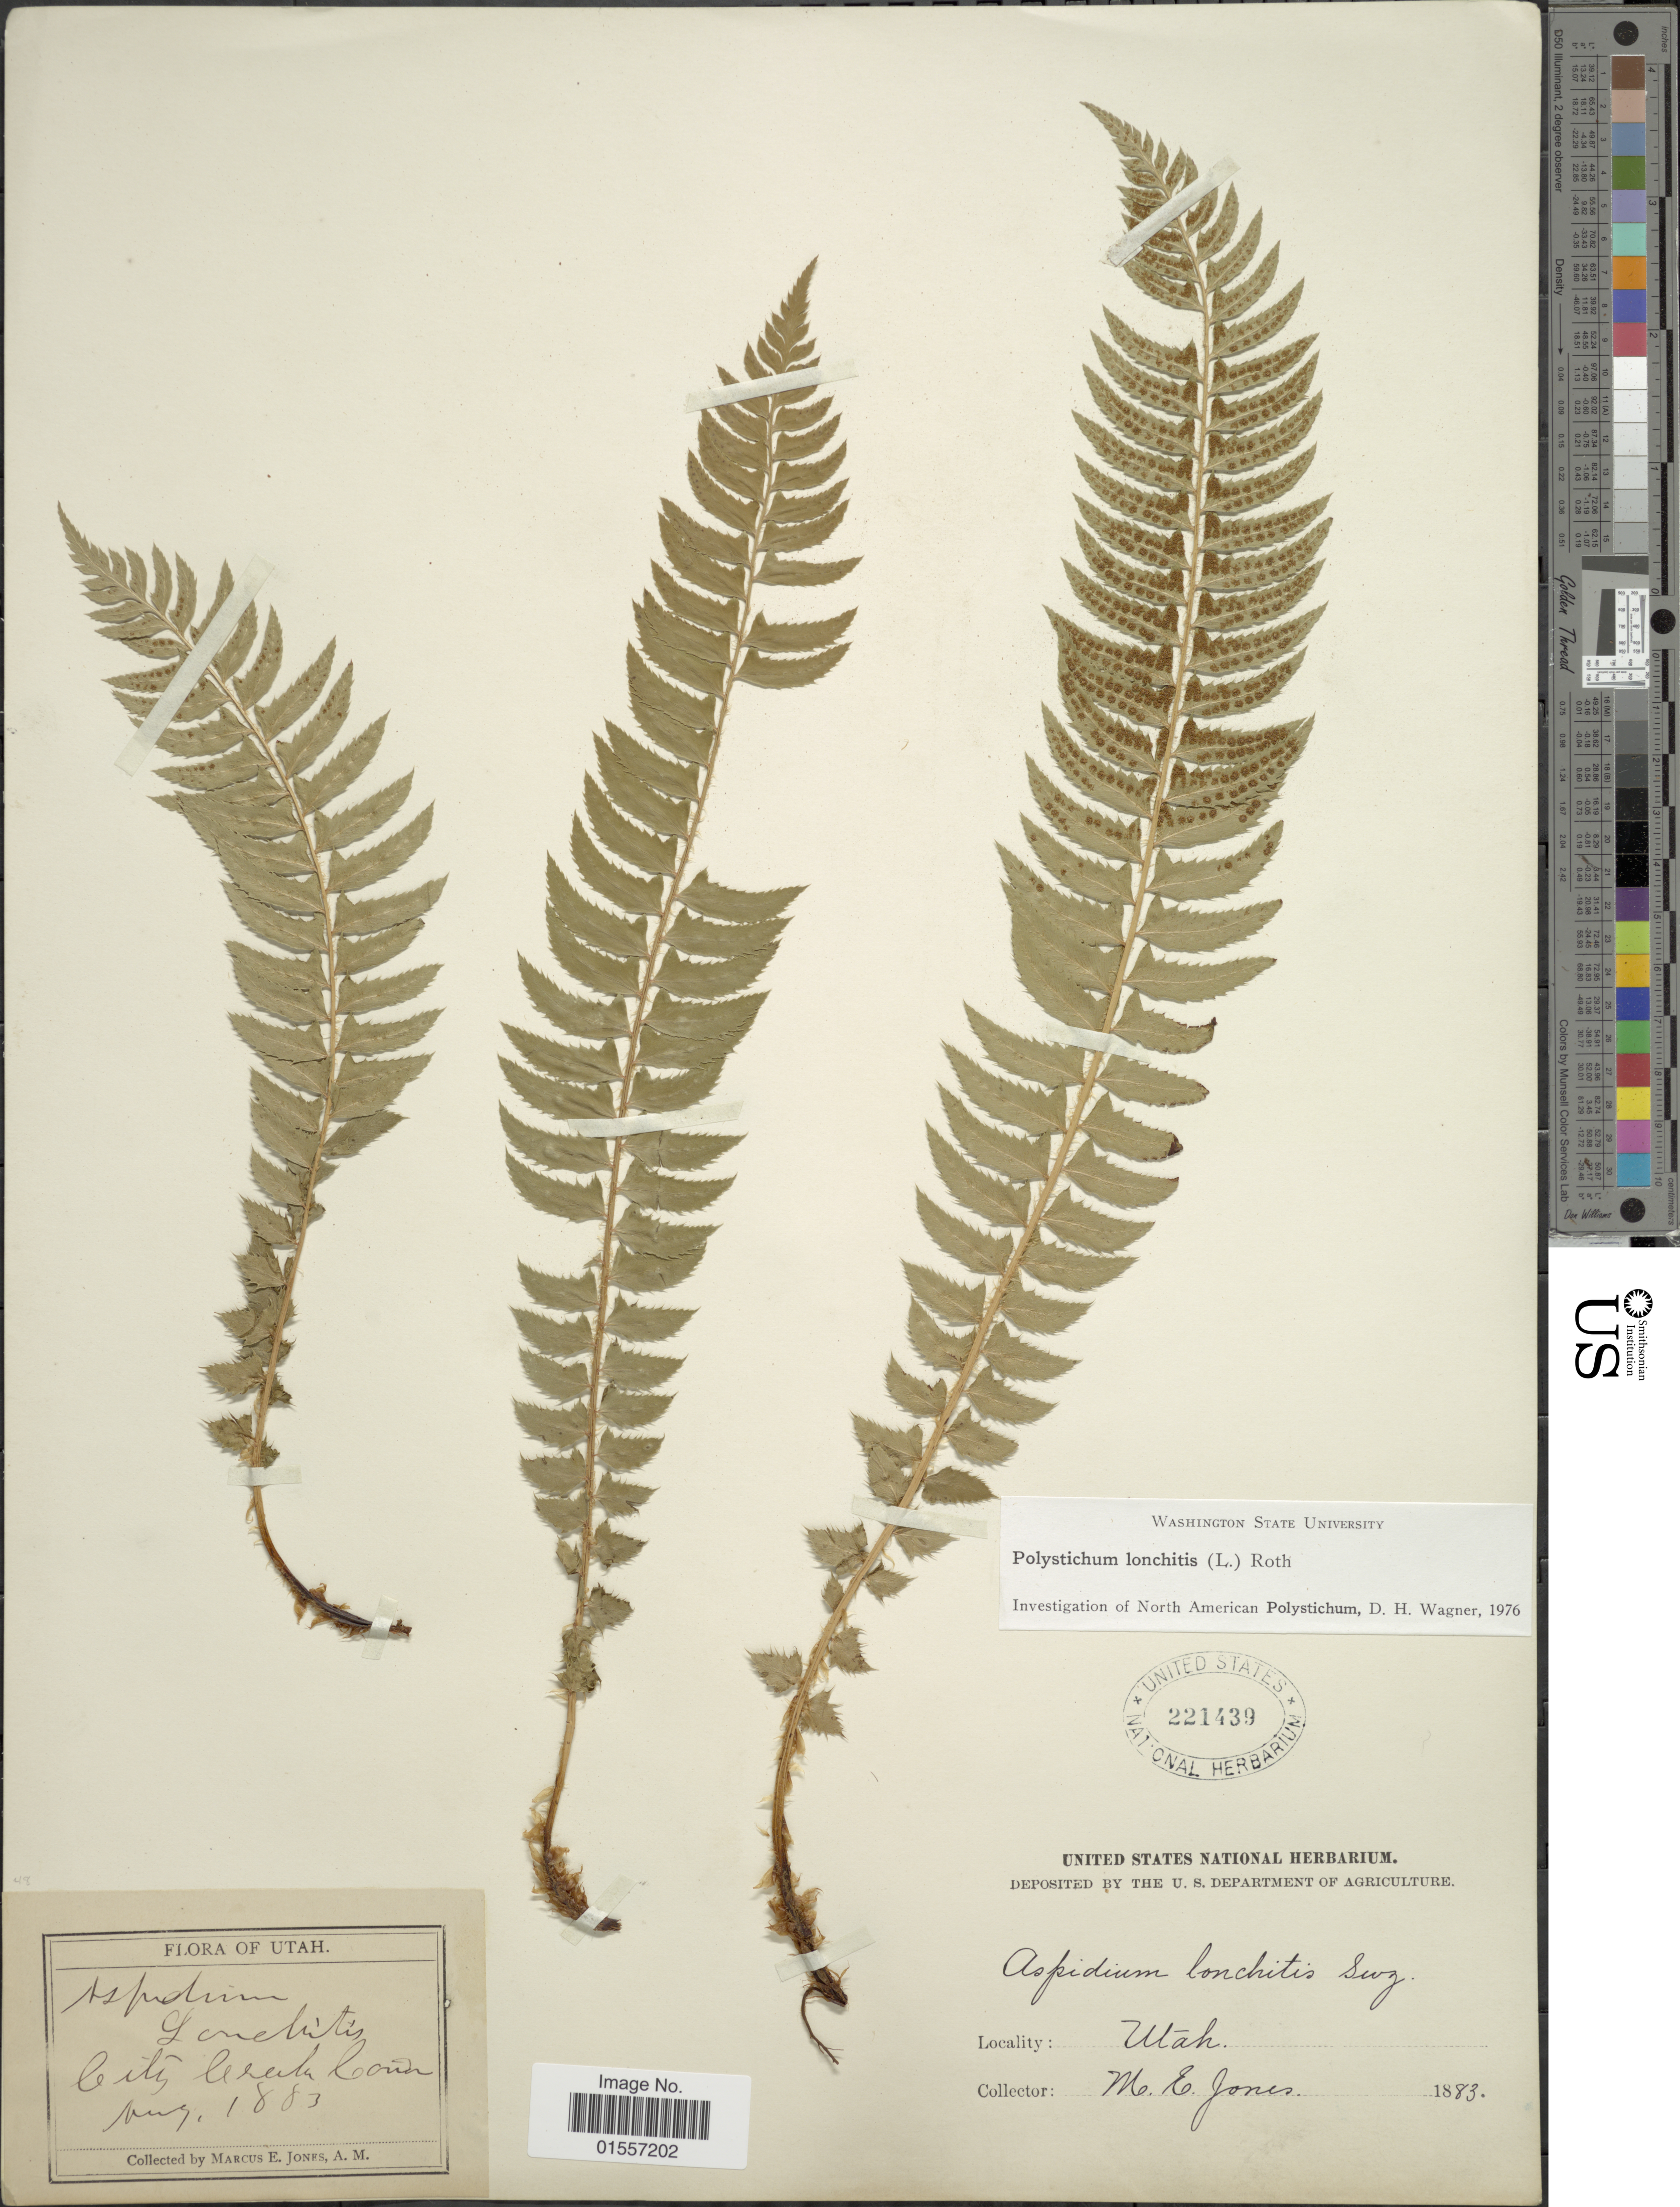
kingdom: Plantae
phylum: Tracheophyta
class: Polypodiopsida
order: Polypodiales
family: Dryopteridaceae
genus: Polystichum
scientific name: Polystichum lonchitis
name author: (Roth) L.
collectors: M. E. Jones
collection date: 1883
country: United States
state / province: Utah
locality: City Creek Cañon.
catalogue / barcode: US 221439